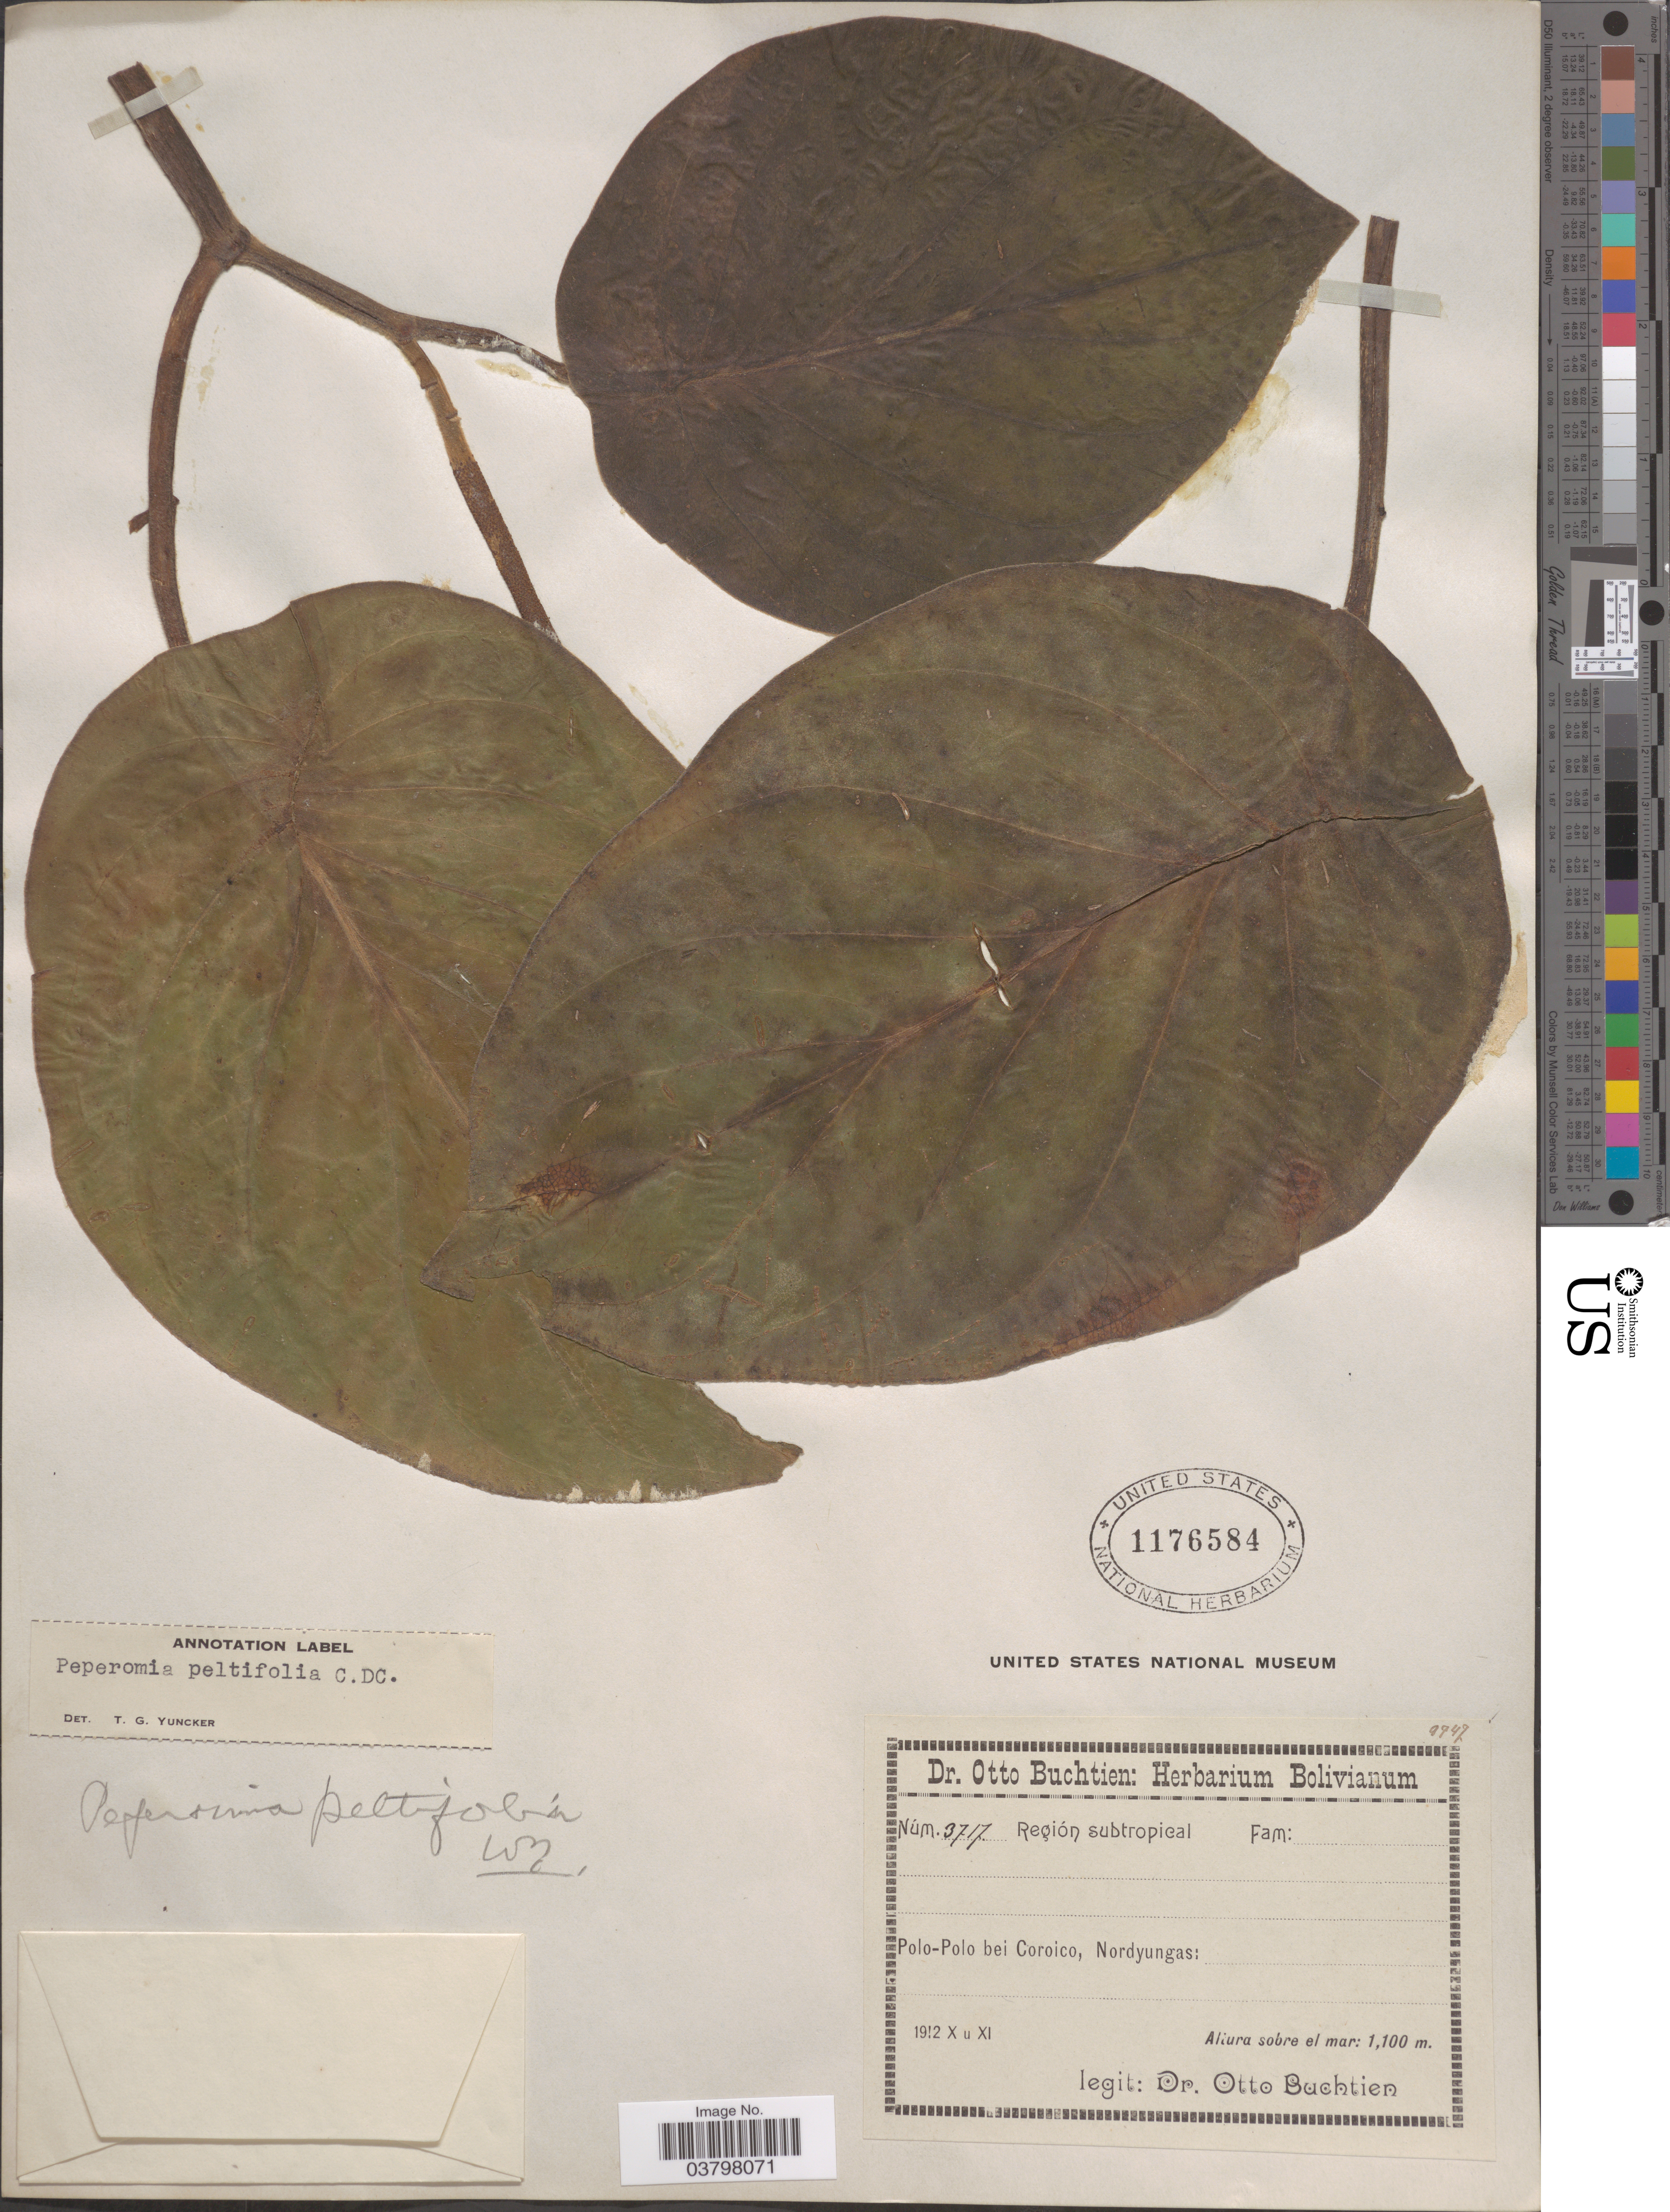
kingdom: Plantae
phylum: Tracheophyta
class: Magnoliopsida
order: Piperales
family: Piperaceae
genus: Peperomia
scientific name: Peperomia peltifolia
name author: C. DC.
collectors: O. Buchtien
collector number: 3717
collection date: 1912-10/1912-11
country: Bolivia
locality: Región subtropical. Polo-Polo bei Coroico, Nordyungas.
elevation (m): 1100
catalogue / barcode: US 1176584